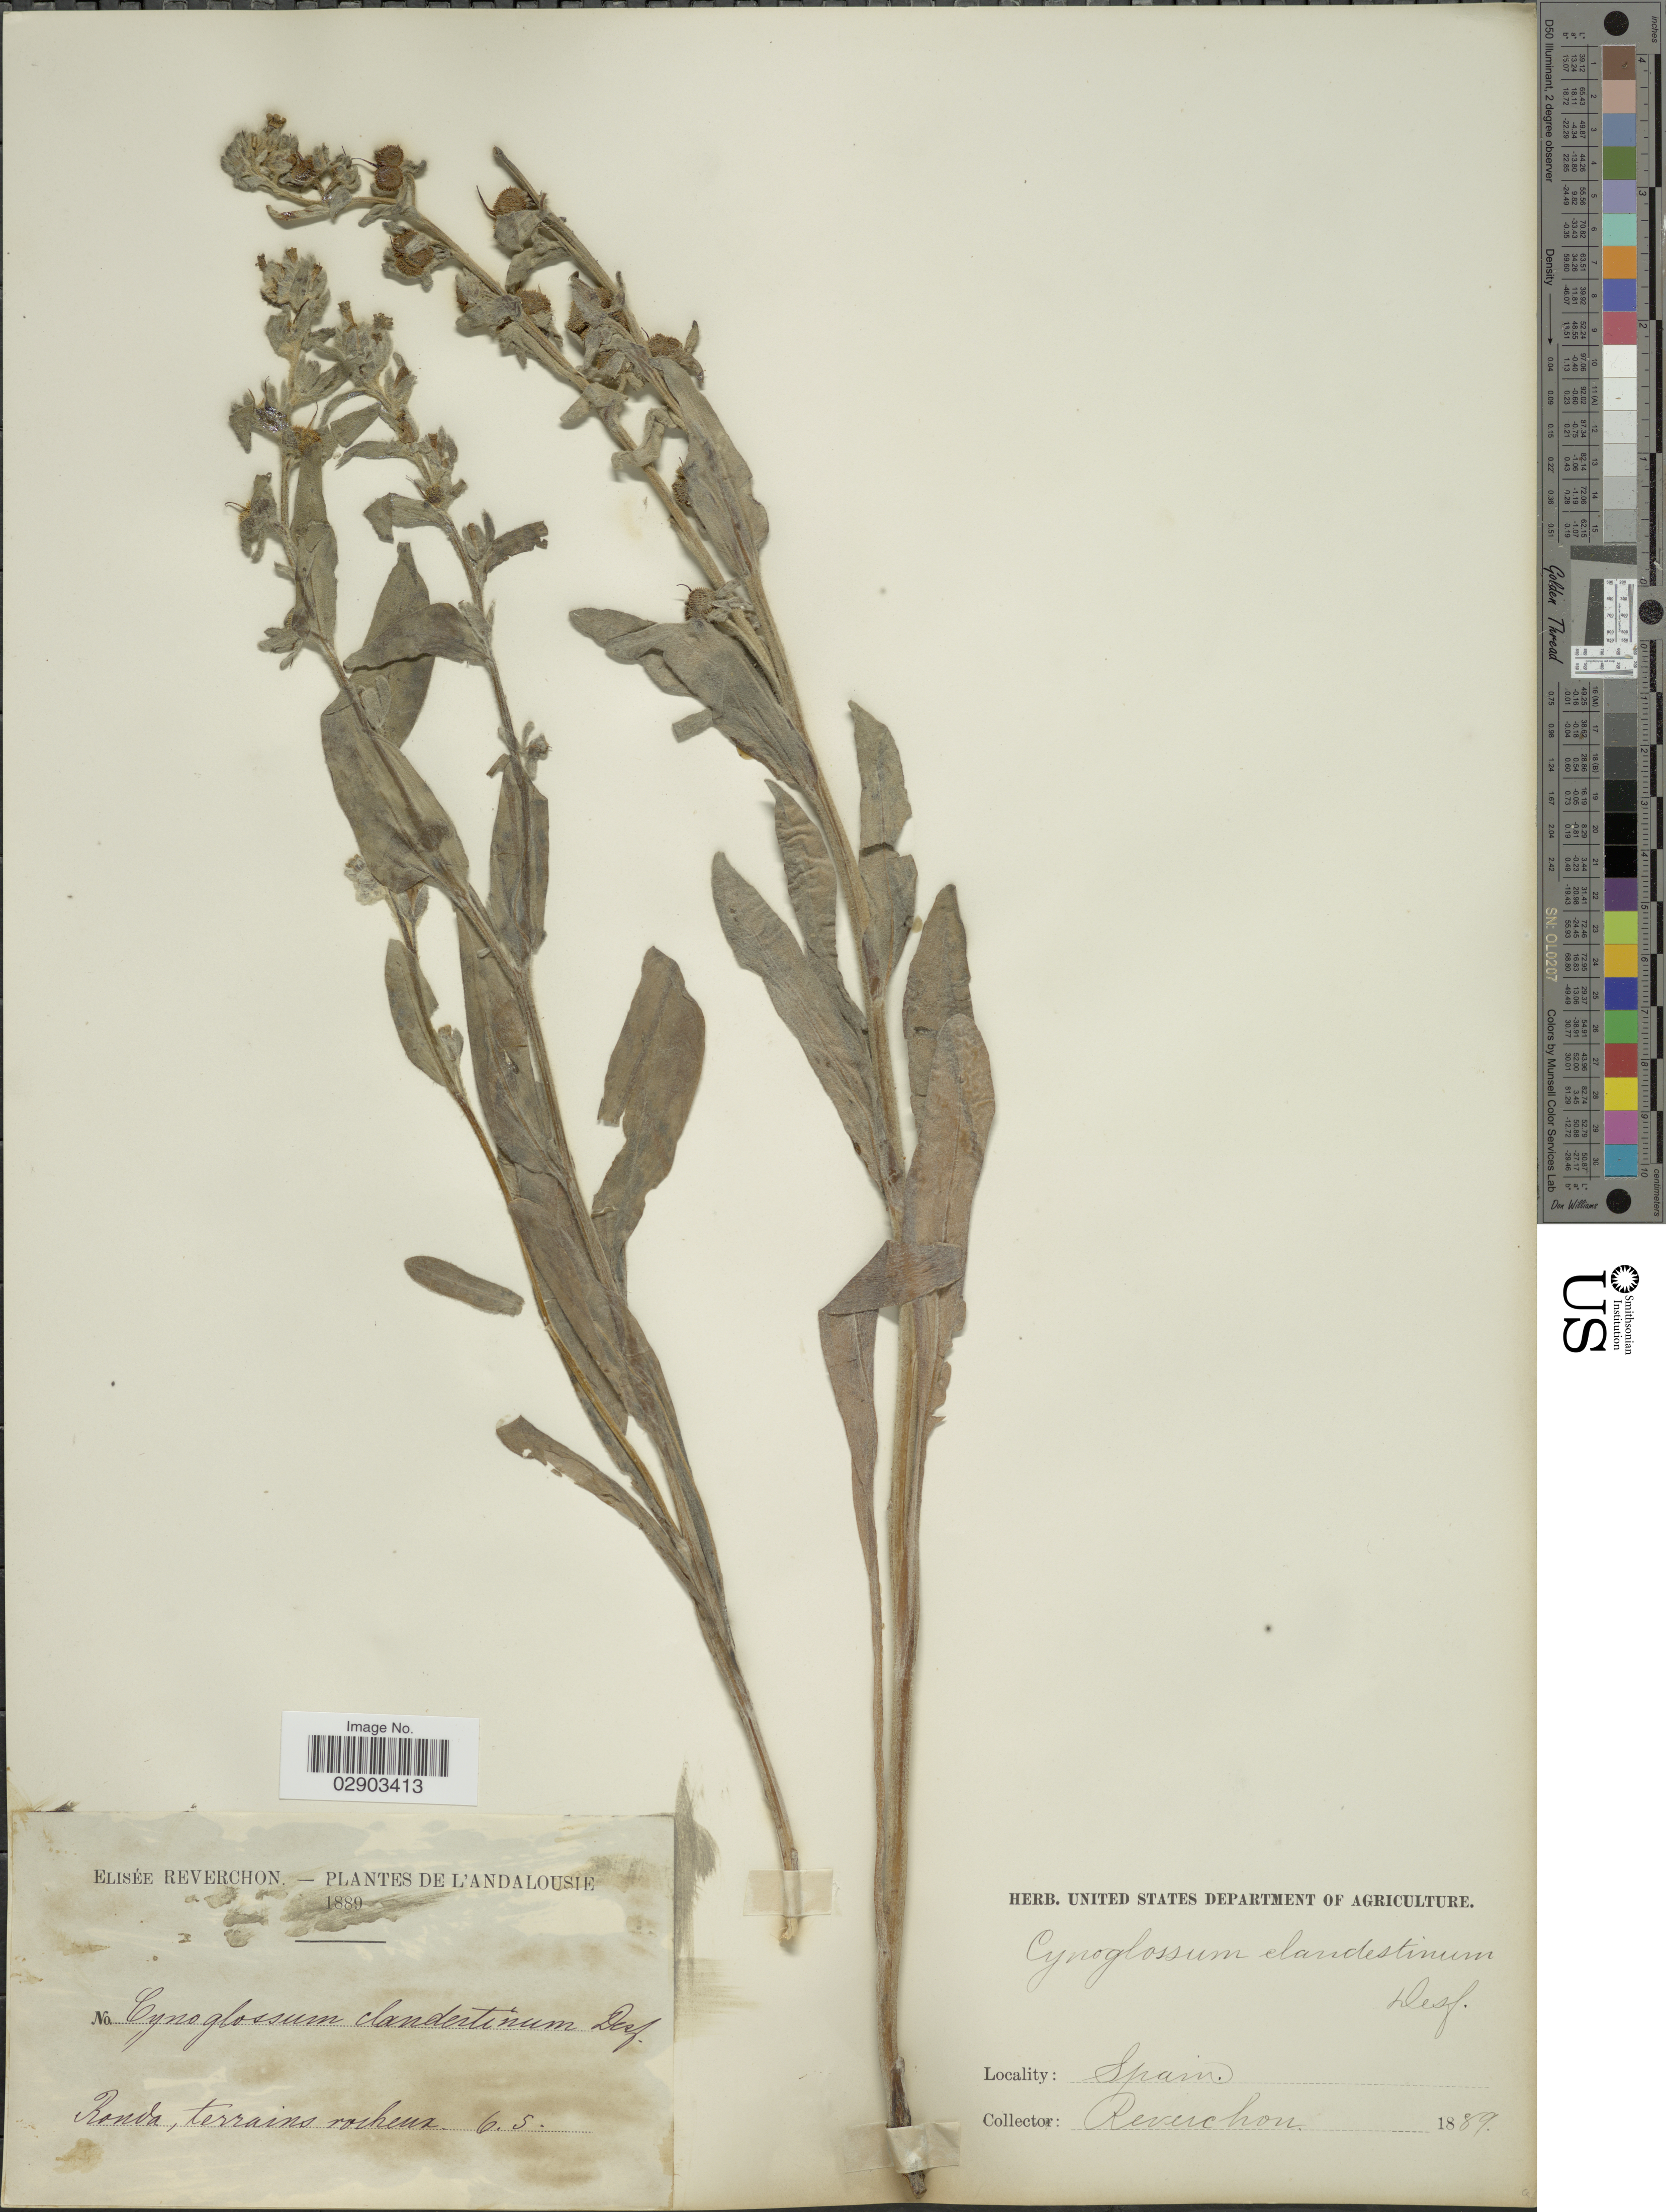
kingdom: Plantae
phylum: Tracheophyta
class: Magnoliopsida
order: Boraginales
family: Boraginaceae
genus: Cynoglossum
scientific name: Cynoglossum clandestinum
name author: Desf.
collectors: E. Reverchon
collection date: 1889-05-06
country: Spain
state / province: Andalucía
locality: Ronda, terrains rocheux.